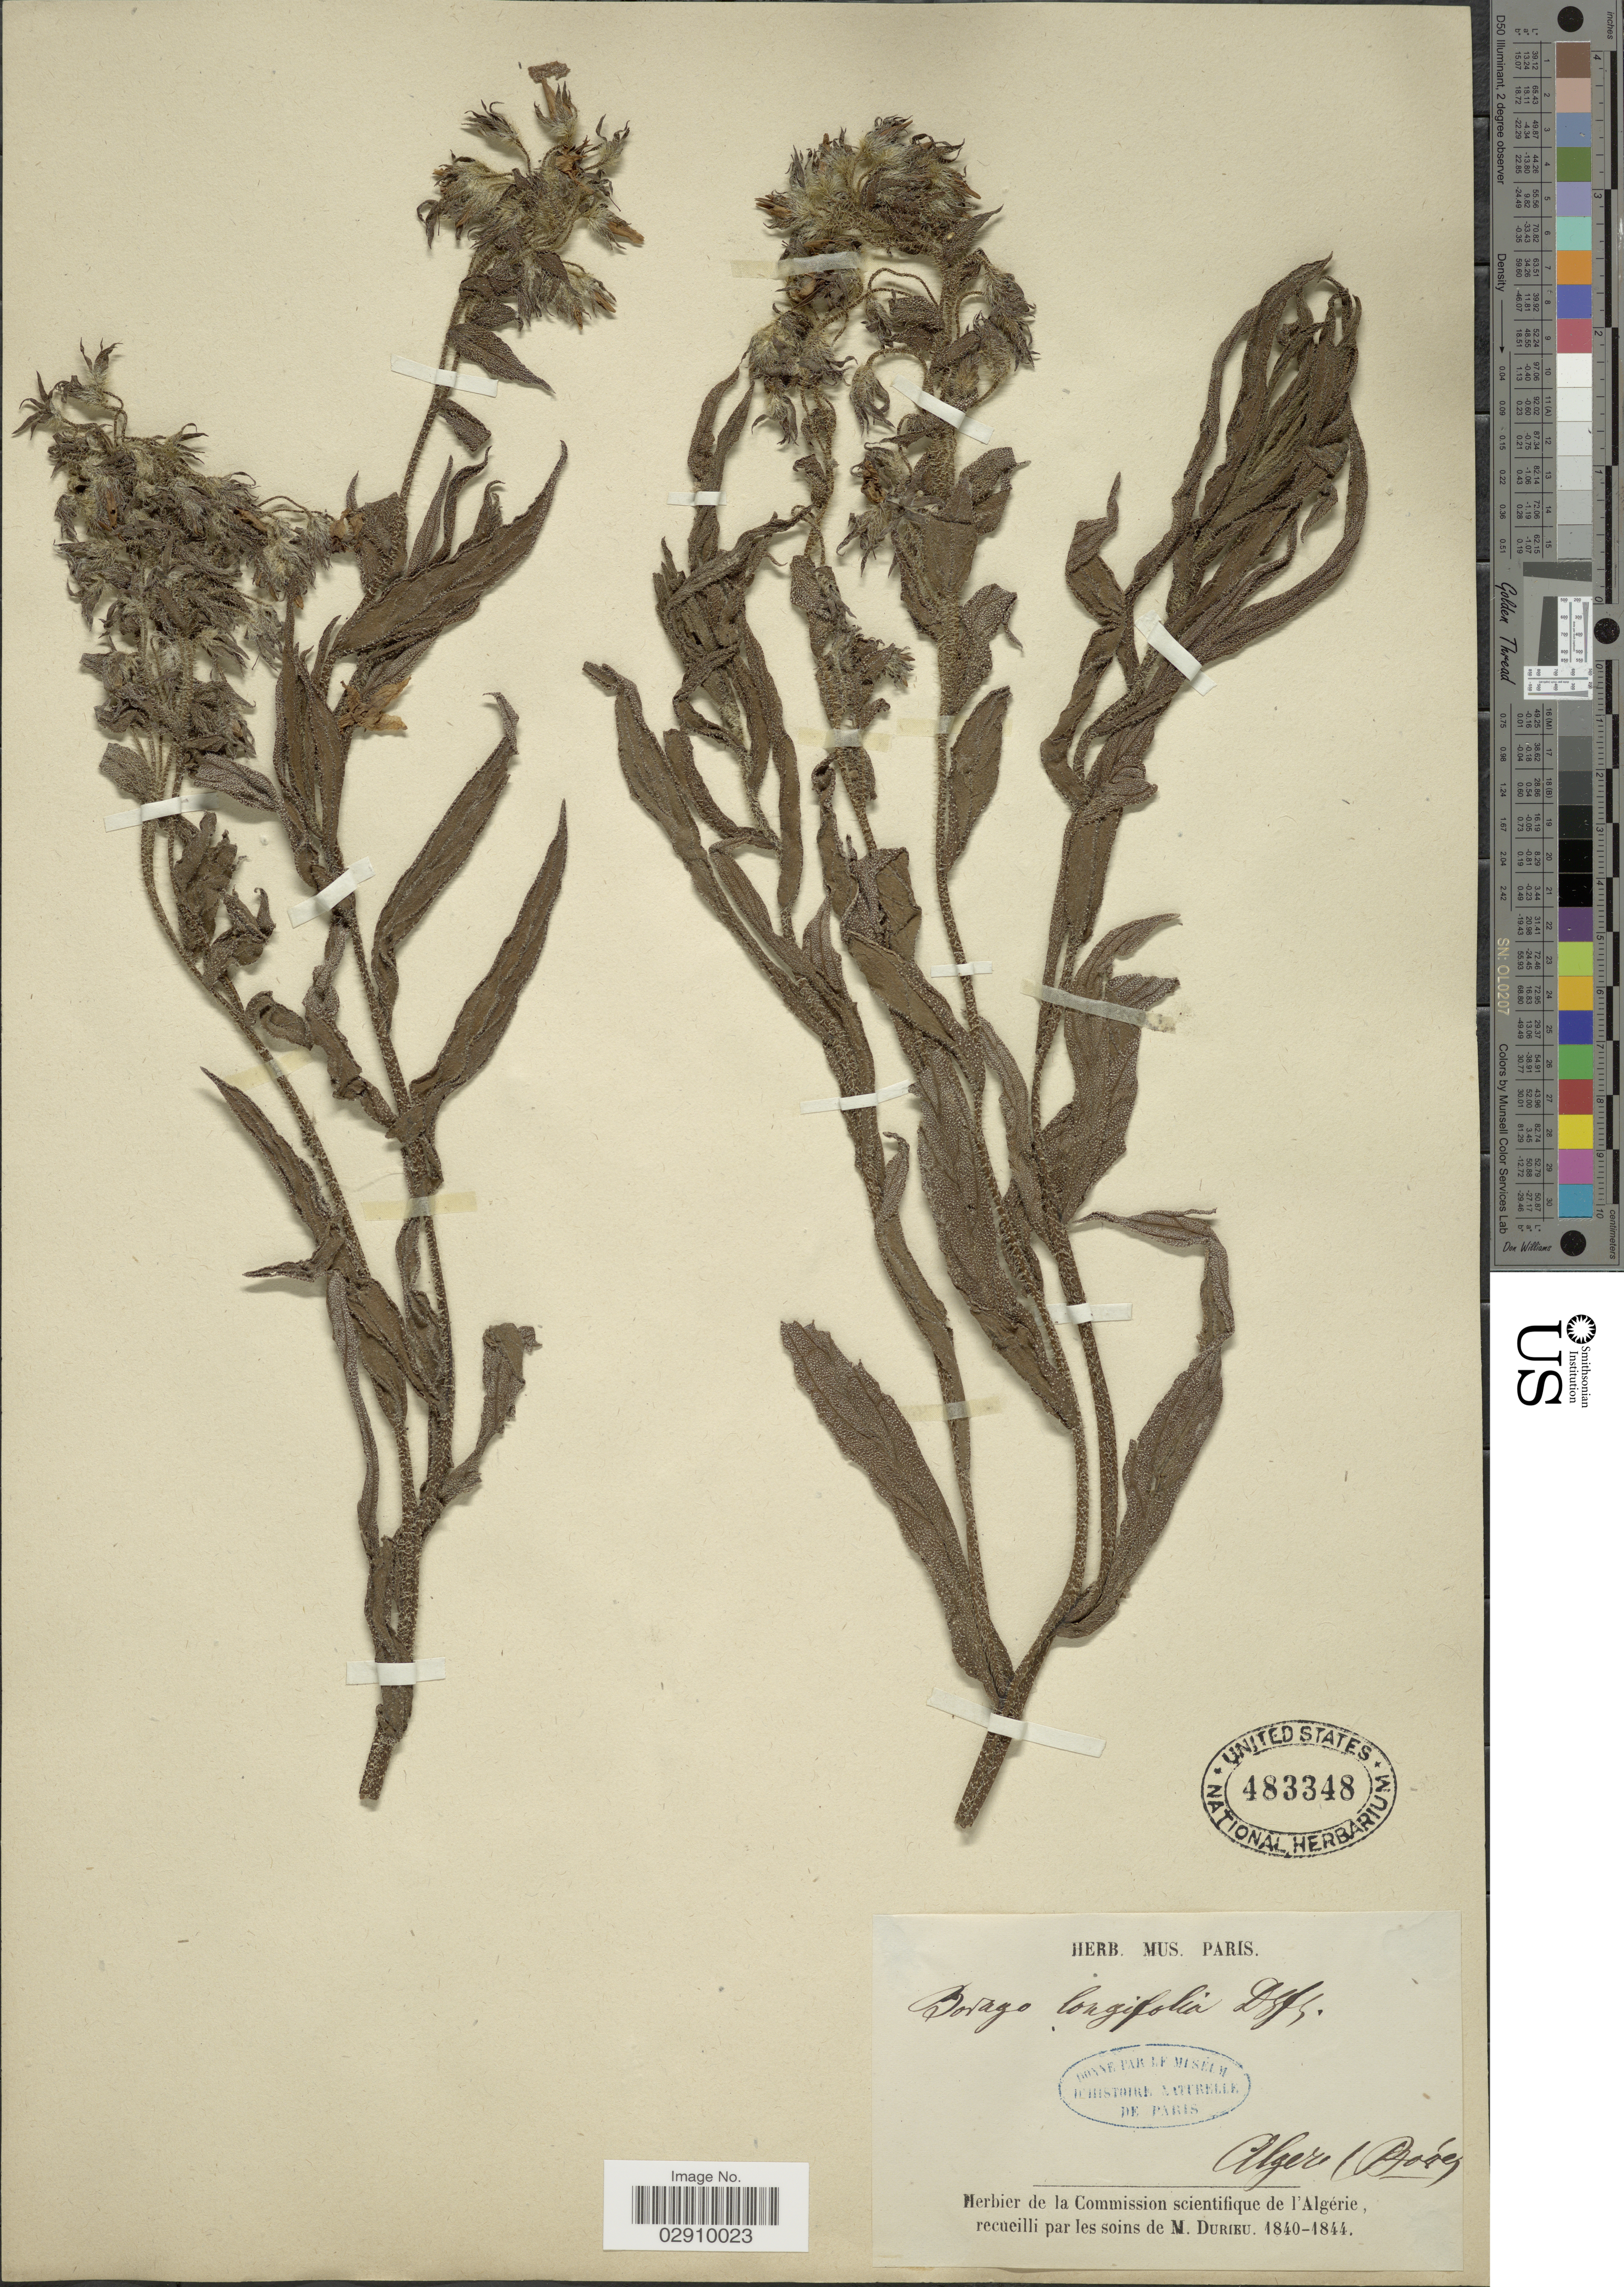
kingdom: Plantae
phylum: Tracheophyta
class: Magnoliopsida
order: Boraginales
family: Boraginaceae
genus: Borago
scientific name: Borago longifolia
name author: Poir.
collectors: ex herb. Mus. Paris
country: Algeria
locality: Bone.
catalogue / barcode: US 483348